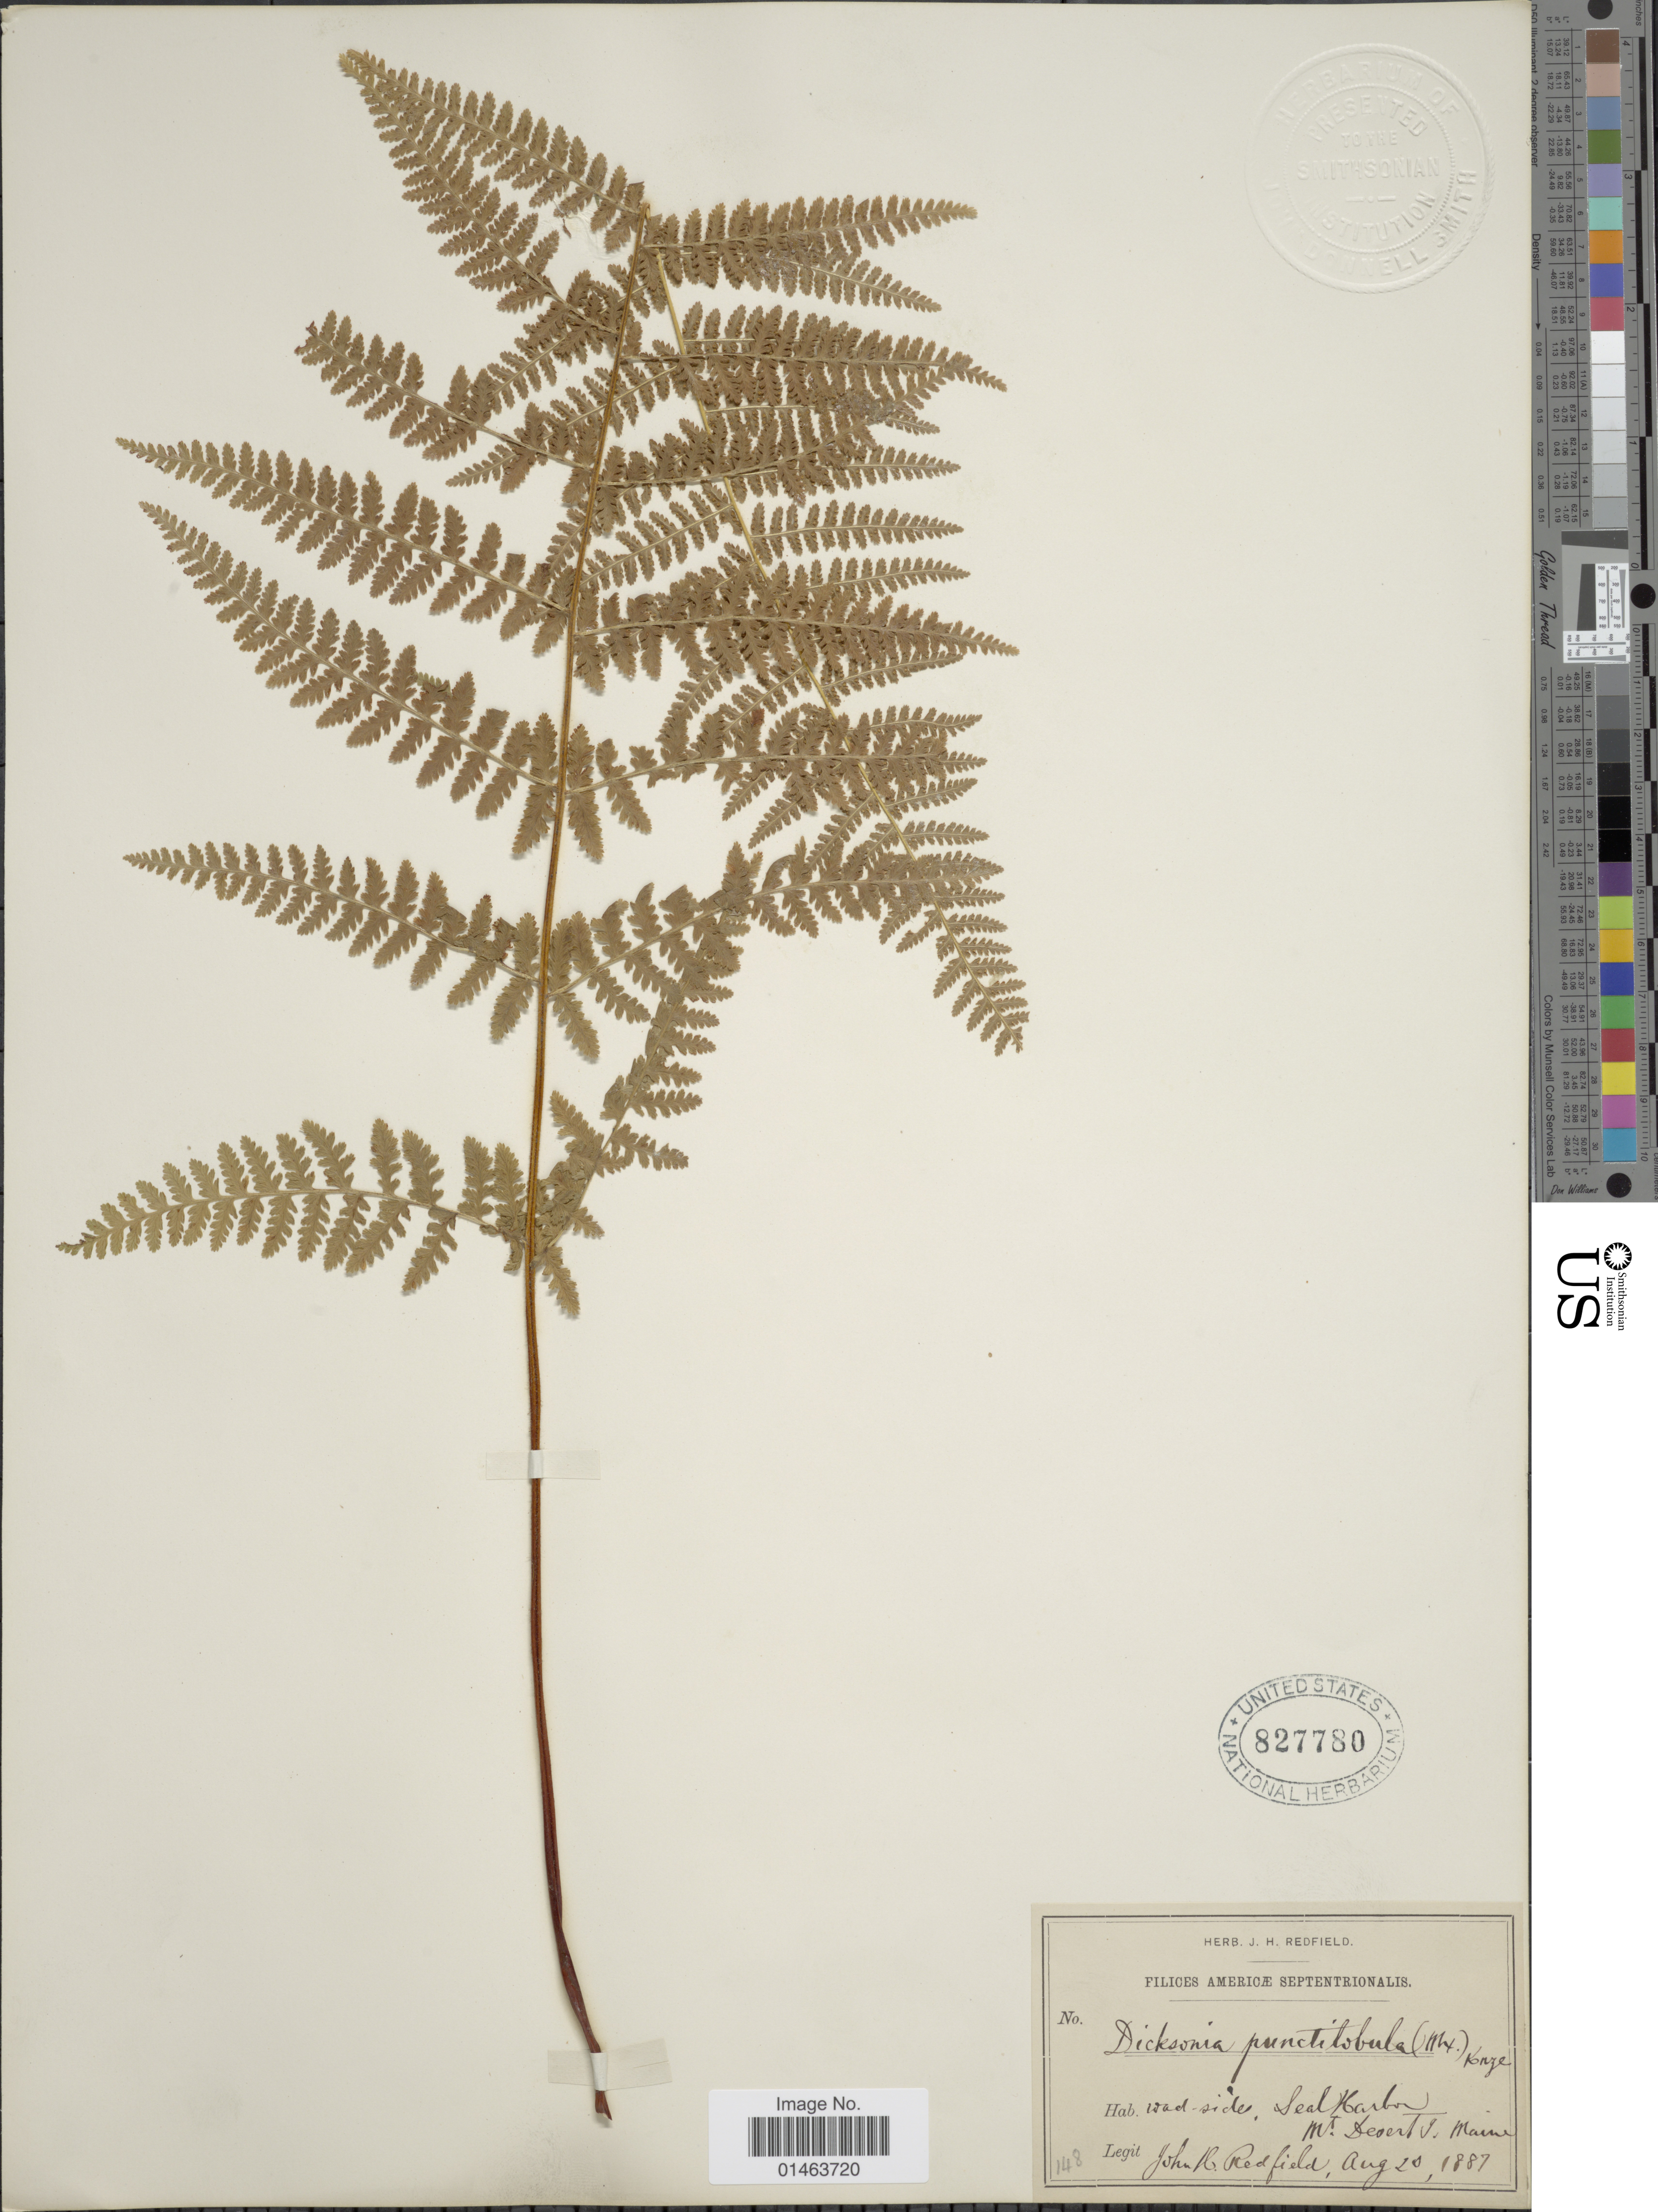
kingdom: Plantae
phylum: Tracheophyta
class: Polypodiopsida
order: Polypodiales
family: Dennstaedtiaceae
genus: Dennstaedtia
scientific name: Dennstaedtia punctilobula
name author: (Michx.) T. Moore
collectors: J. Redfield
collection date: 1887-08-20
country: United States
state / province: Maine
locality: Road Side, Seal Harbor. Mt. Deserts.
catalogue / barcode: US 827780